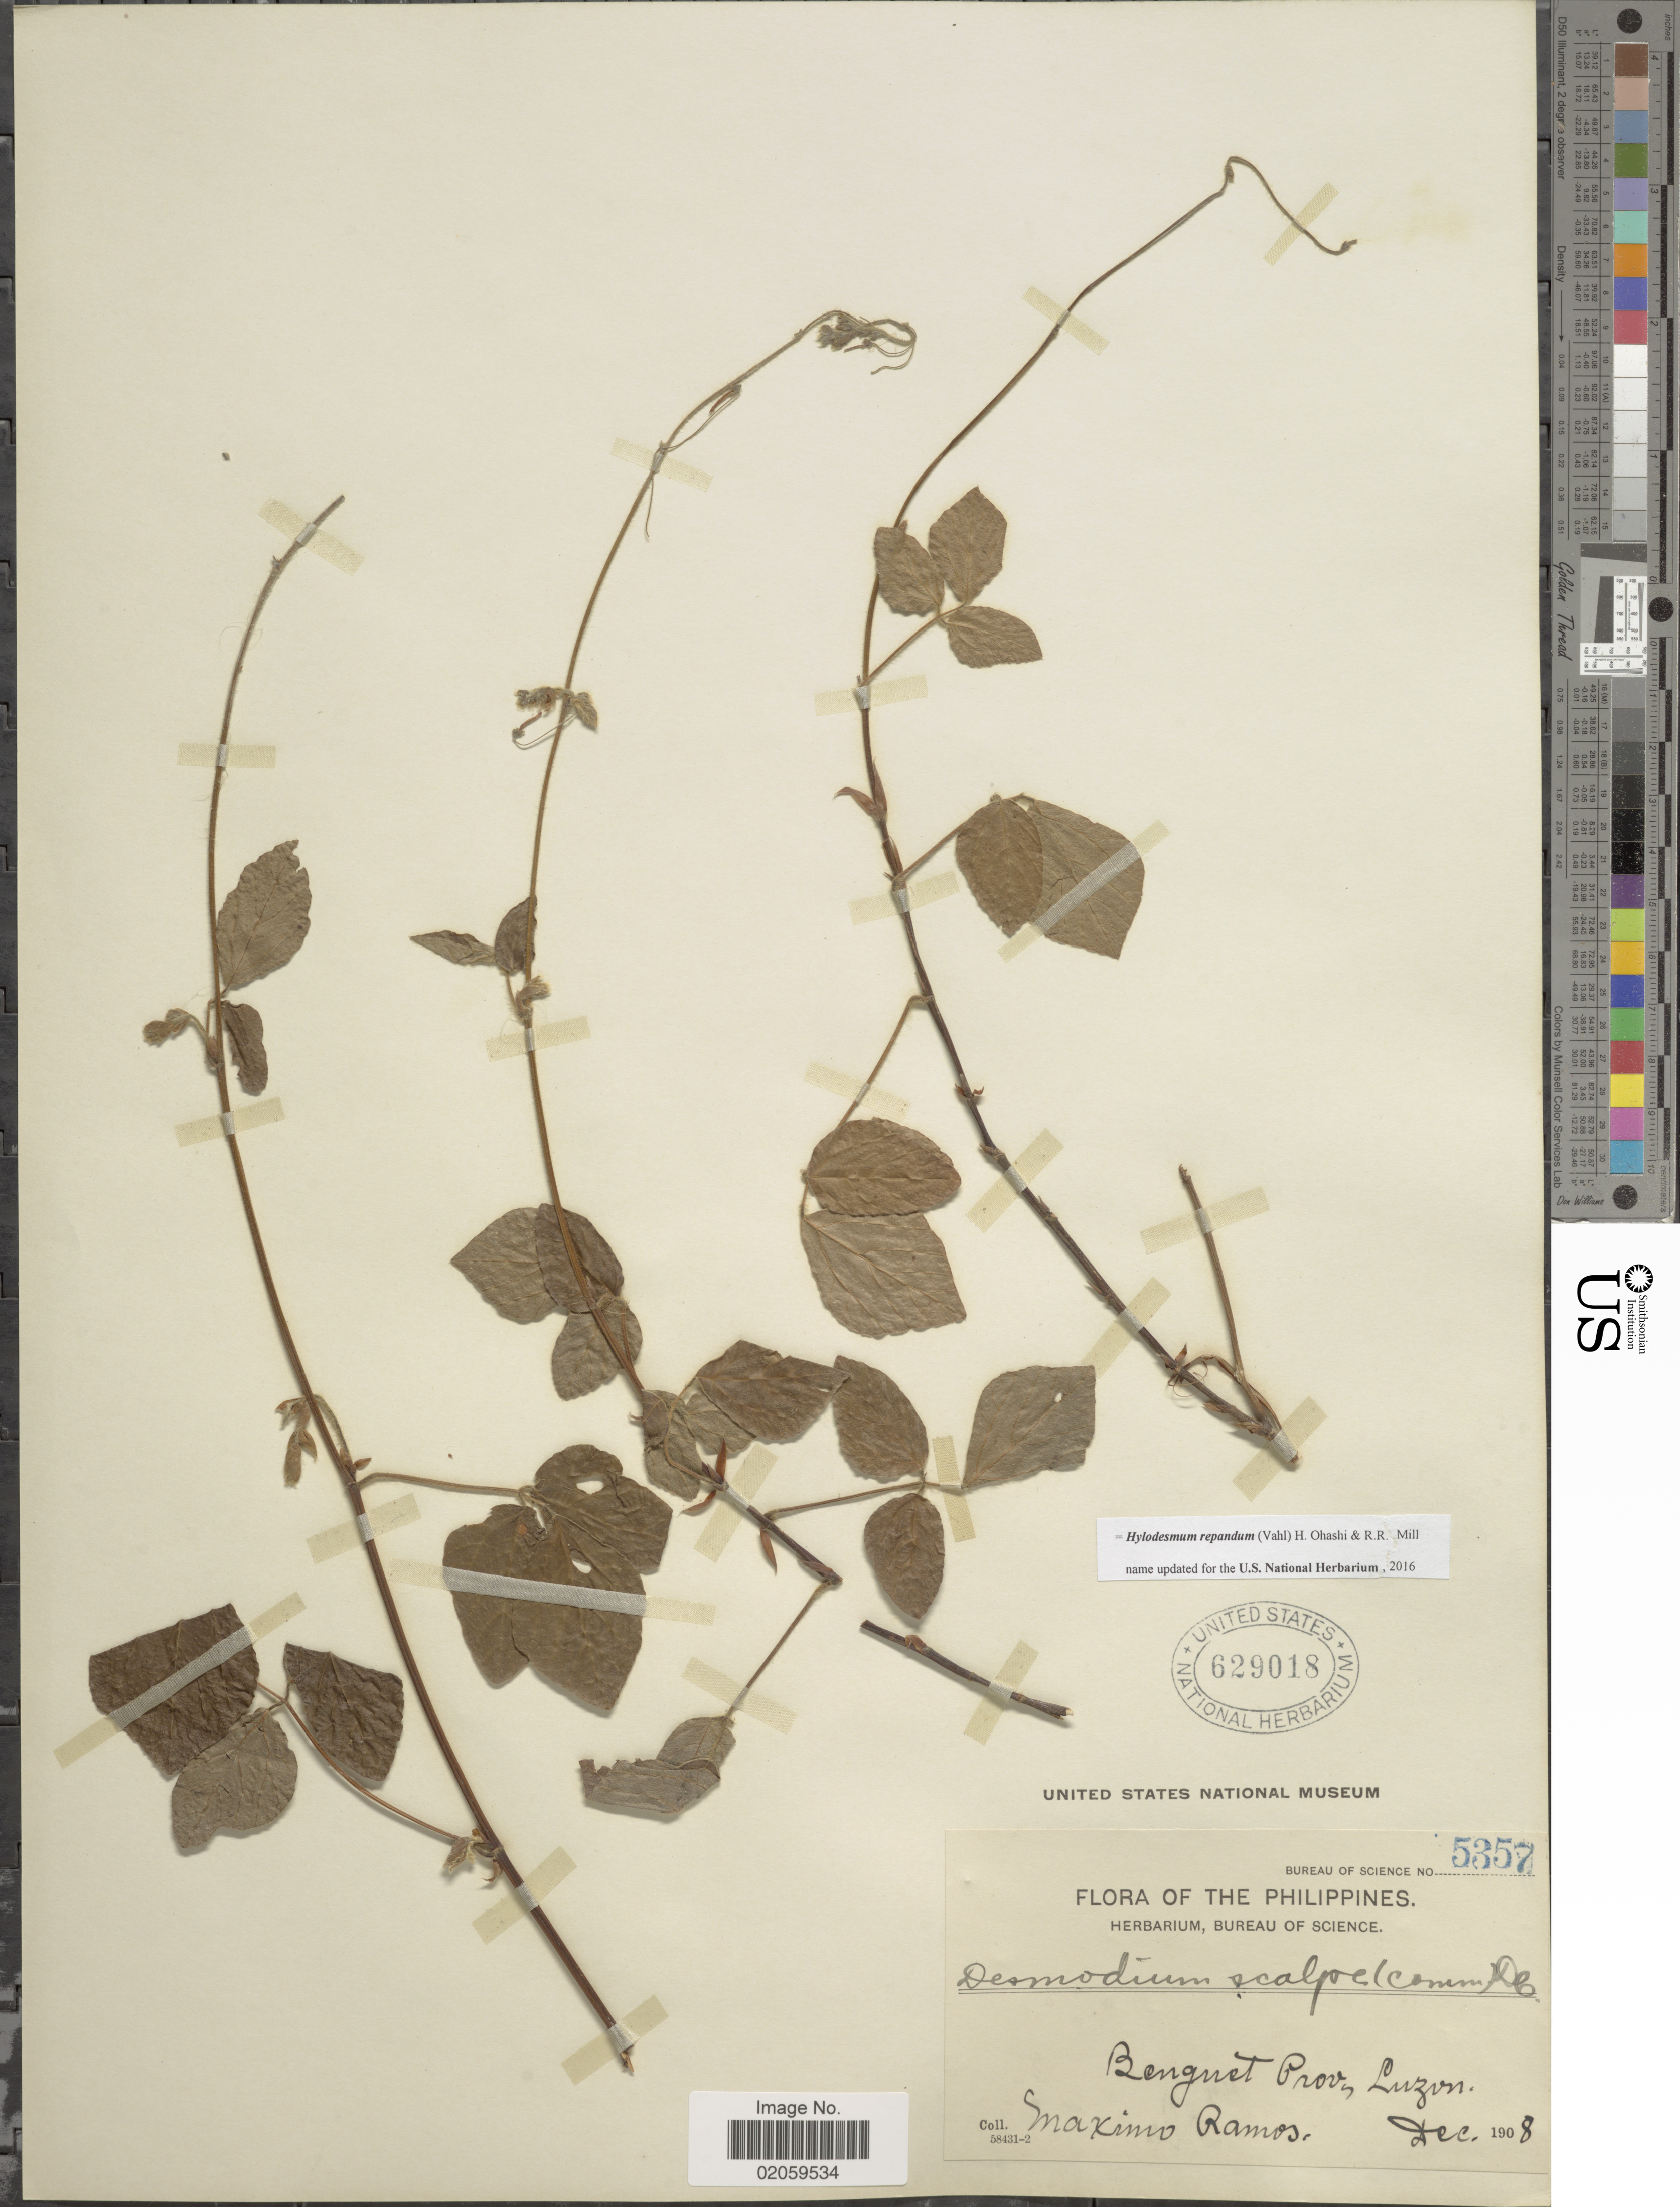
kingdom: Plantae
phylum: Tracheophyta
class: Magnoliopsida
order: Fabales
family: Fabaceae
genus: Hylodesmum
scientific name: Hylodesmum repandum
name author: (Vahl) H. Ohashi & R.R. Mill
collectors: M. Ramos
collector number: Bureau of Science 5357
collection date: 1908-12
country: Philippines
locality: Benguet Prov. Luzon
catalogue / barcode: US 629018